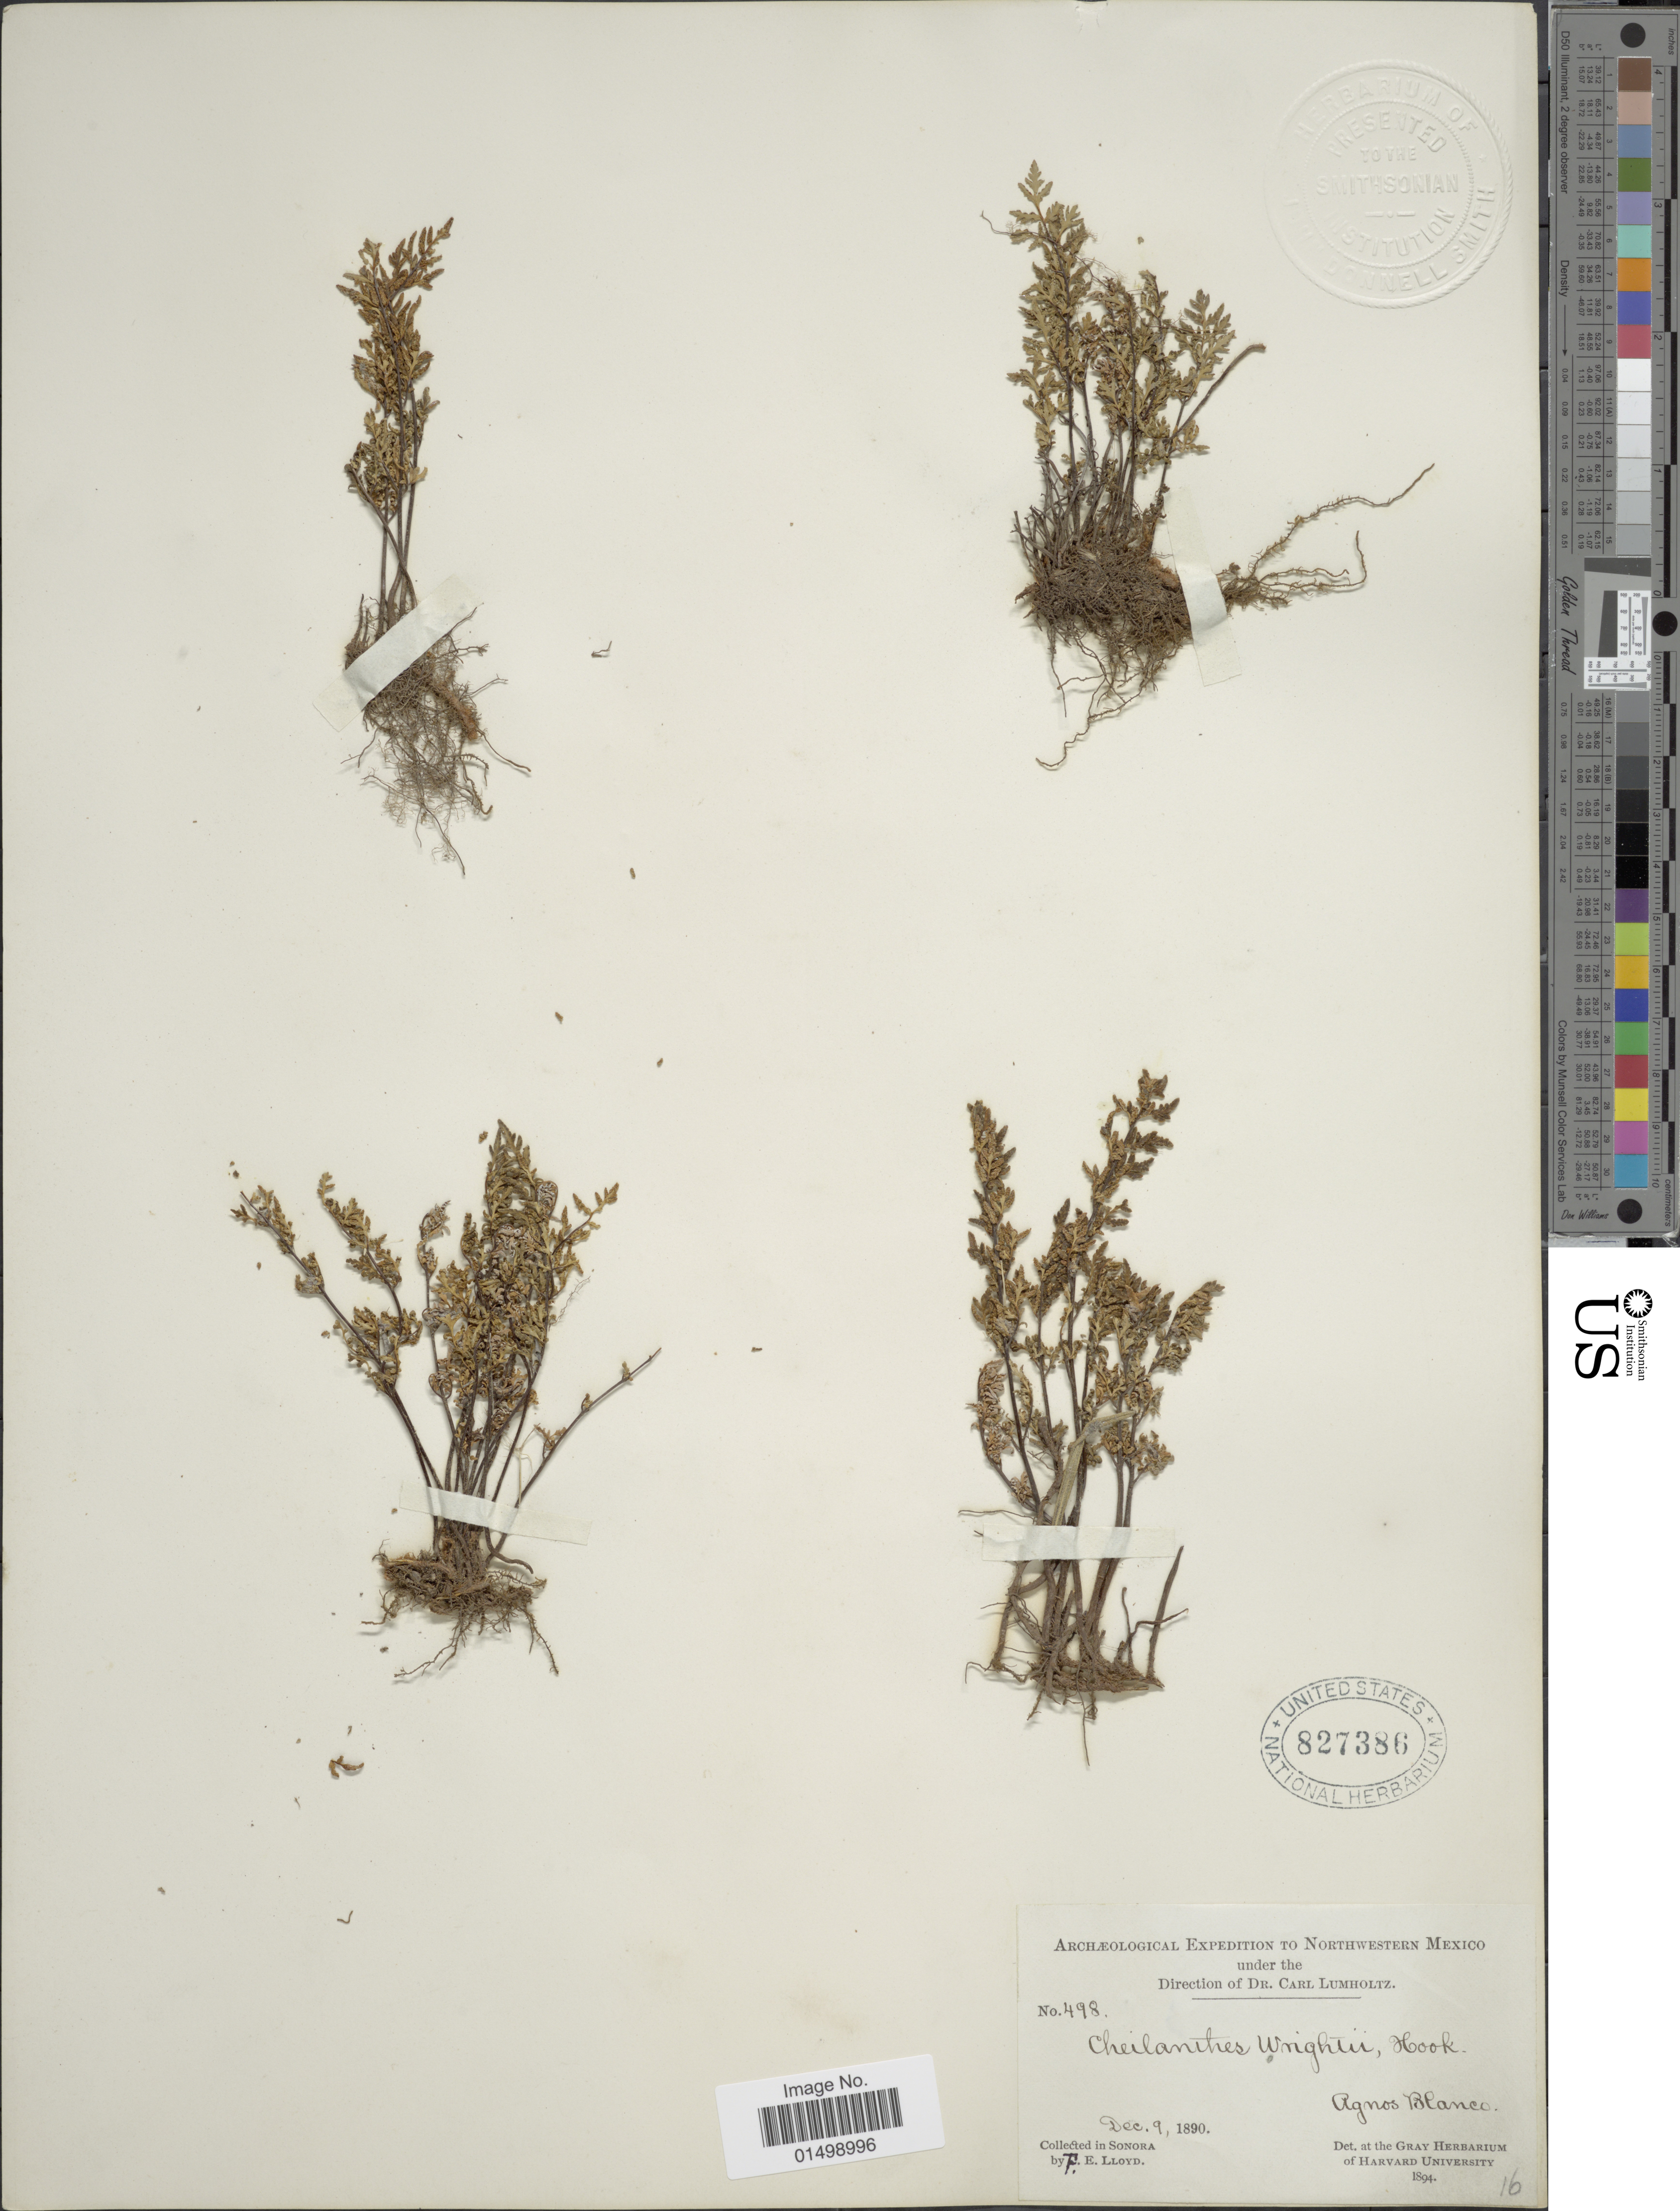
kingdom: Plantae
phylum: Tracheophyta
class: Polypodiopsida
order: Polypodiales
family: Pteridaceae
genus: Cheilanthes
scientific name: Cheilanthes wrightii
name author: Hook.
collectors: F. E. Lloyd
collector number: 498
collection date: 1890-12-09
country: Mexico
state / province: Sonora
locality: Northwestern Mexico. Sonora. Agnos Blanco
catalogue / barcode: US 827386